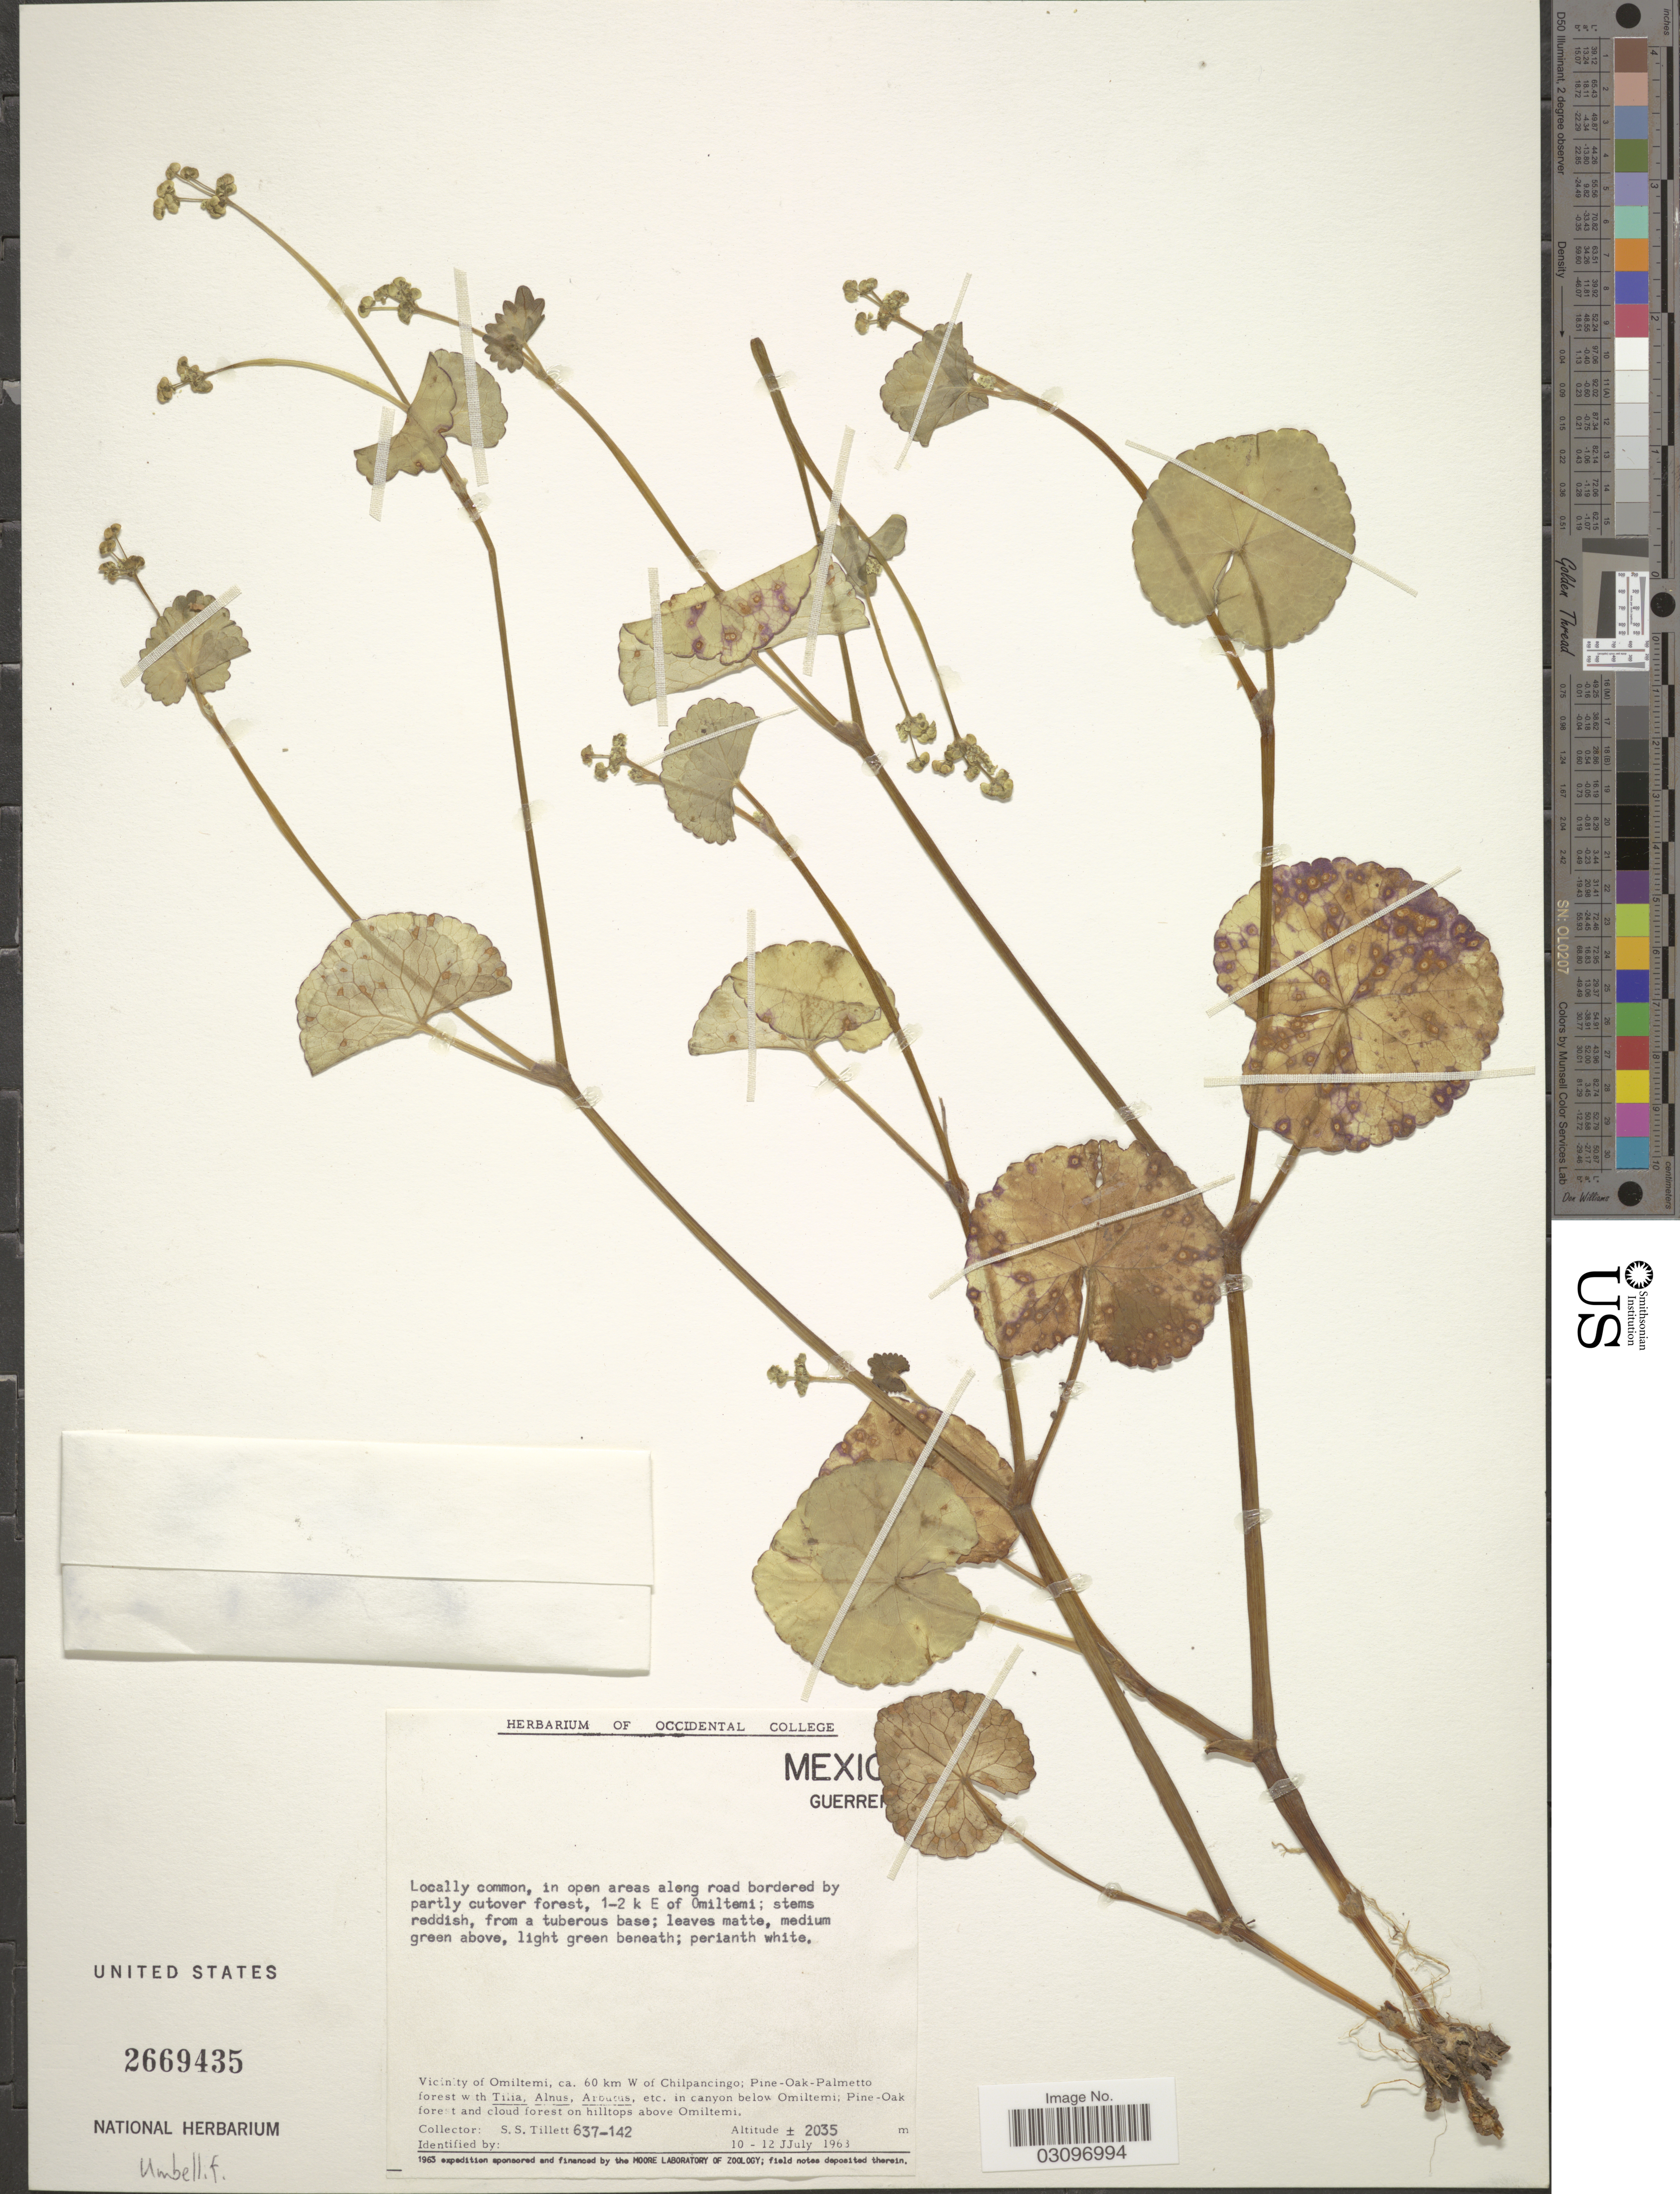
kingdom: Plantae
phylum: Tracheophyta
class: Magnoliopsida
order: Apiales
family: Apiaceae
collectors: S. S. Tillett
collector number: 637-142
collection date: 1963-07-10/1963-07-12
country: Mexico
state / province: Guerrero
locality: Vicinity of Omiltemi, ca. 60 km W of Chilpancingo; Pine-Oak-Palmetto forest, in canyon below Omiltemi; Pine-Oak forest and cloud forest on hilltops above Omiltemi. 1-2 k E of Omiltemi.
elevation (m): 2035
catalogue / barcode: US 2669435